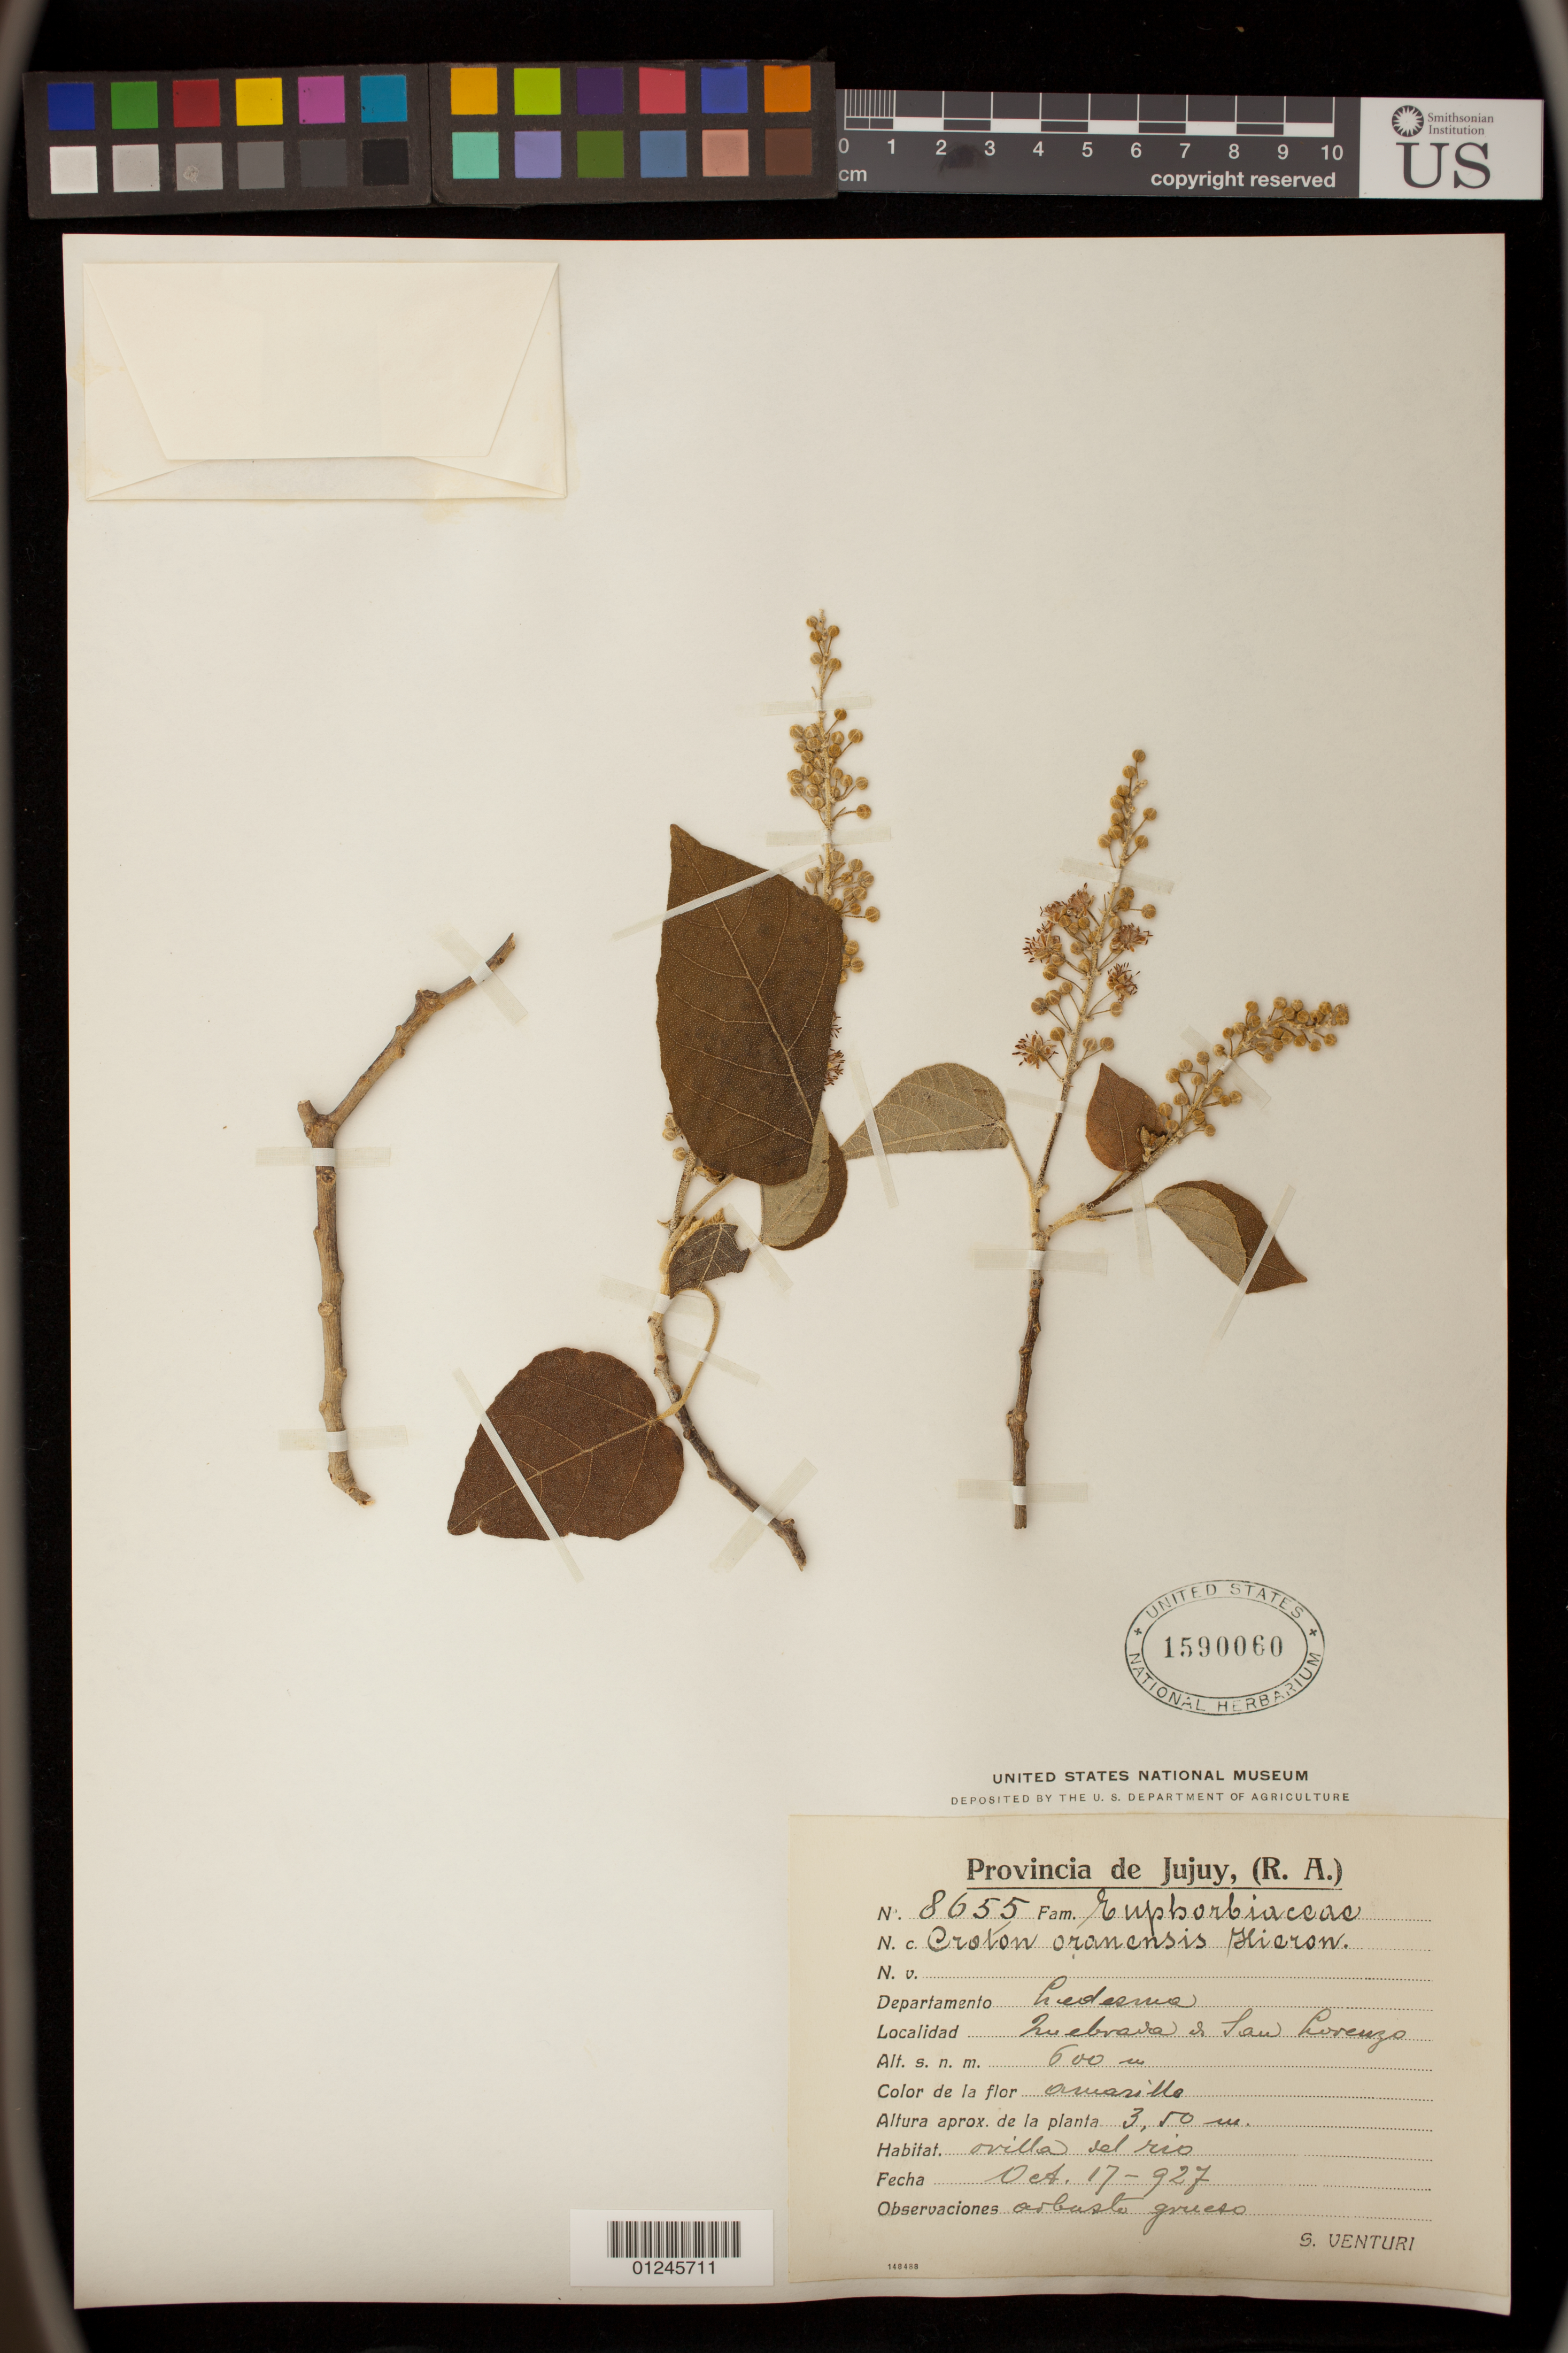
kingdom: Plantae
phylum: Tracheophyta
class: Magnoliopsida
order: Malpighiales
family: Euphorbiaceae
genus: Croton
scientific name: Croton organensis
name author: Baill.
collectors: S. Venturi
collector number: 8655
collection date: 1927-10-17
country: Argentina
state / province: Jujuy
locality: Quebrada & San Lorenzo.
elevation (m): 600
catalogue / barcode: US 1590060